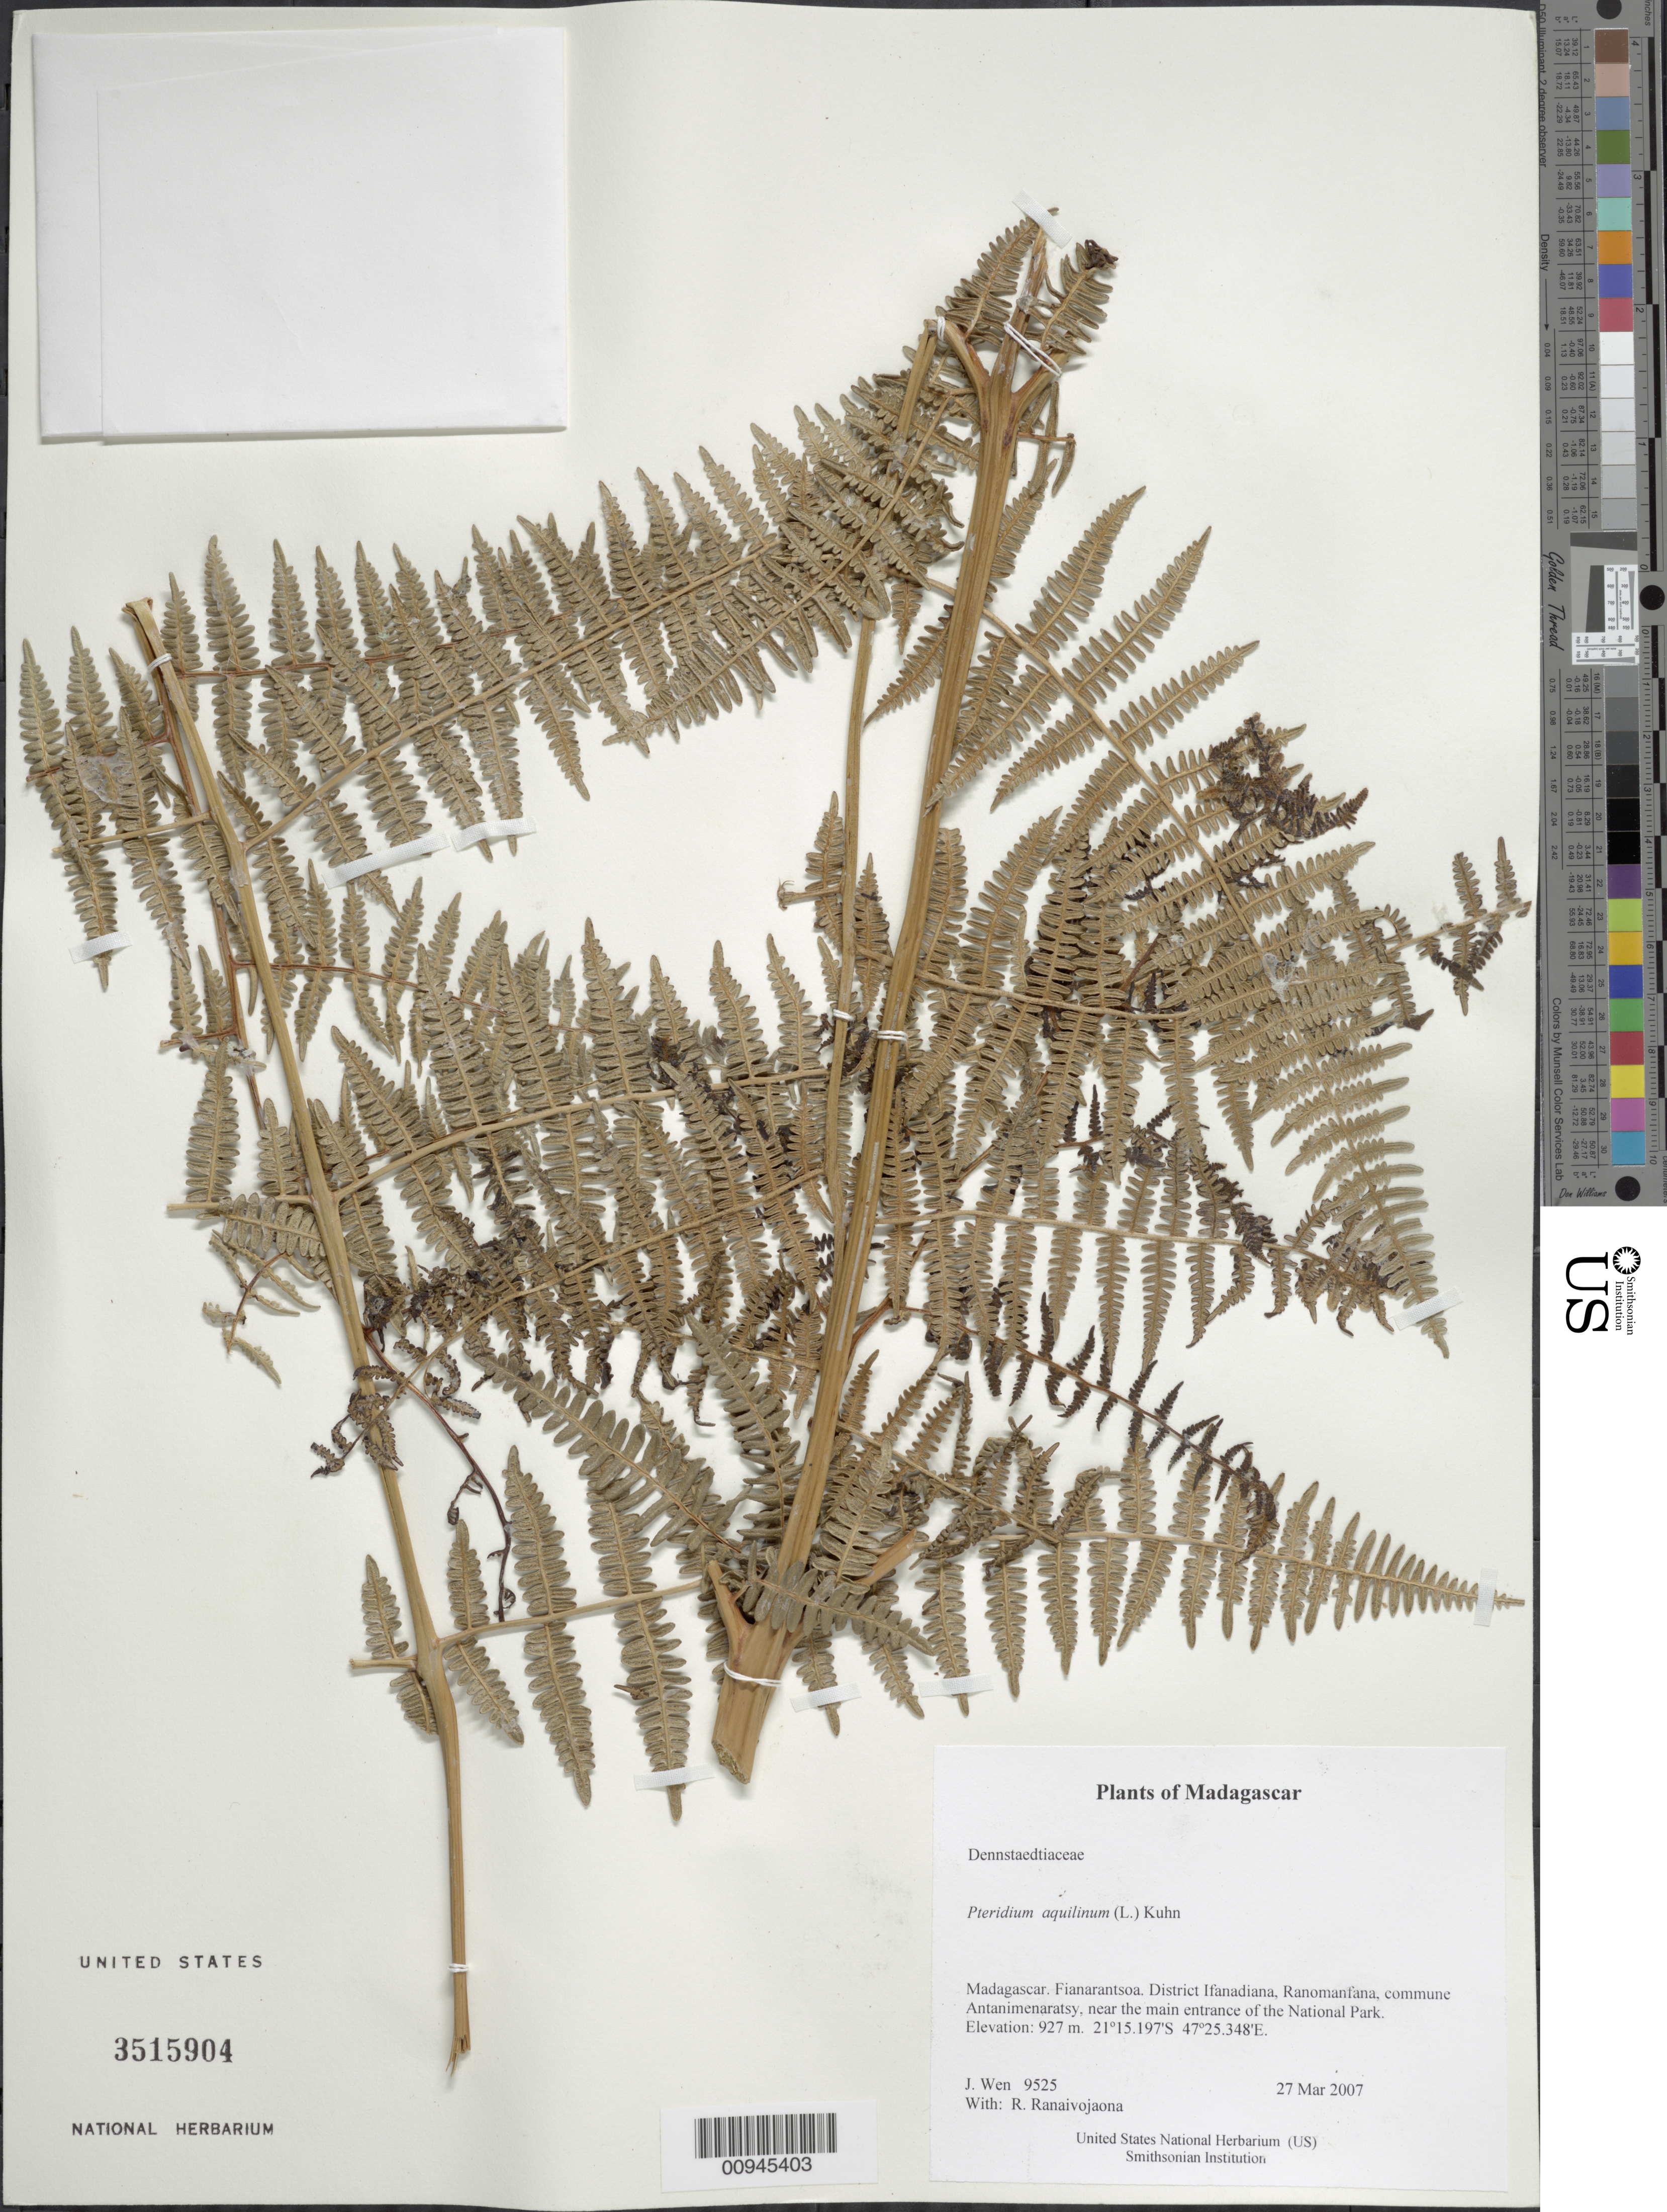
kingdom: Plantae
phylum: Tracheophyta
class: Polypodiopsida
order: Polypodiales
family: Dennstaedtiaceae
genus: Pteridium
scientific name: Pteridium aquilinum var. typicum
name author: R.M. Tryon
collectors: J. Wen & R. Ranaivojaona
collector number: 9525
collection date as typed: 27 Mar 2007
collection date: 2007-03-27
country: Madagascar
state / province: Vatovavy Fitovinany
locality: District Ifanadiana, Ranomanfana, commune Antanimenaratsy, near the main entrance of the National Park.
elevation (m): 927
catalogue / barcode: US 3515904